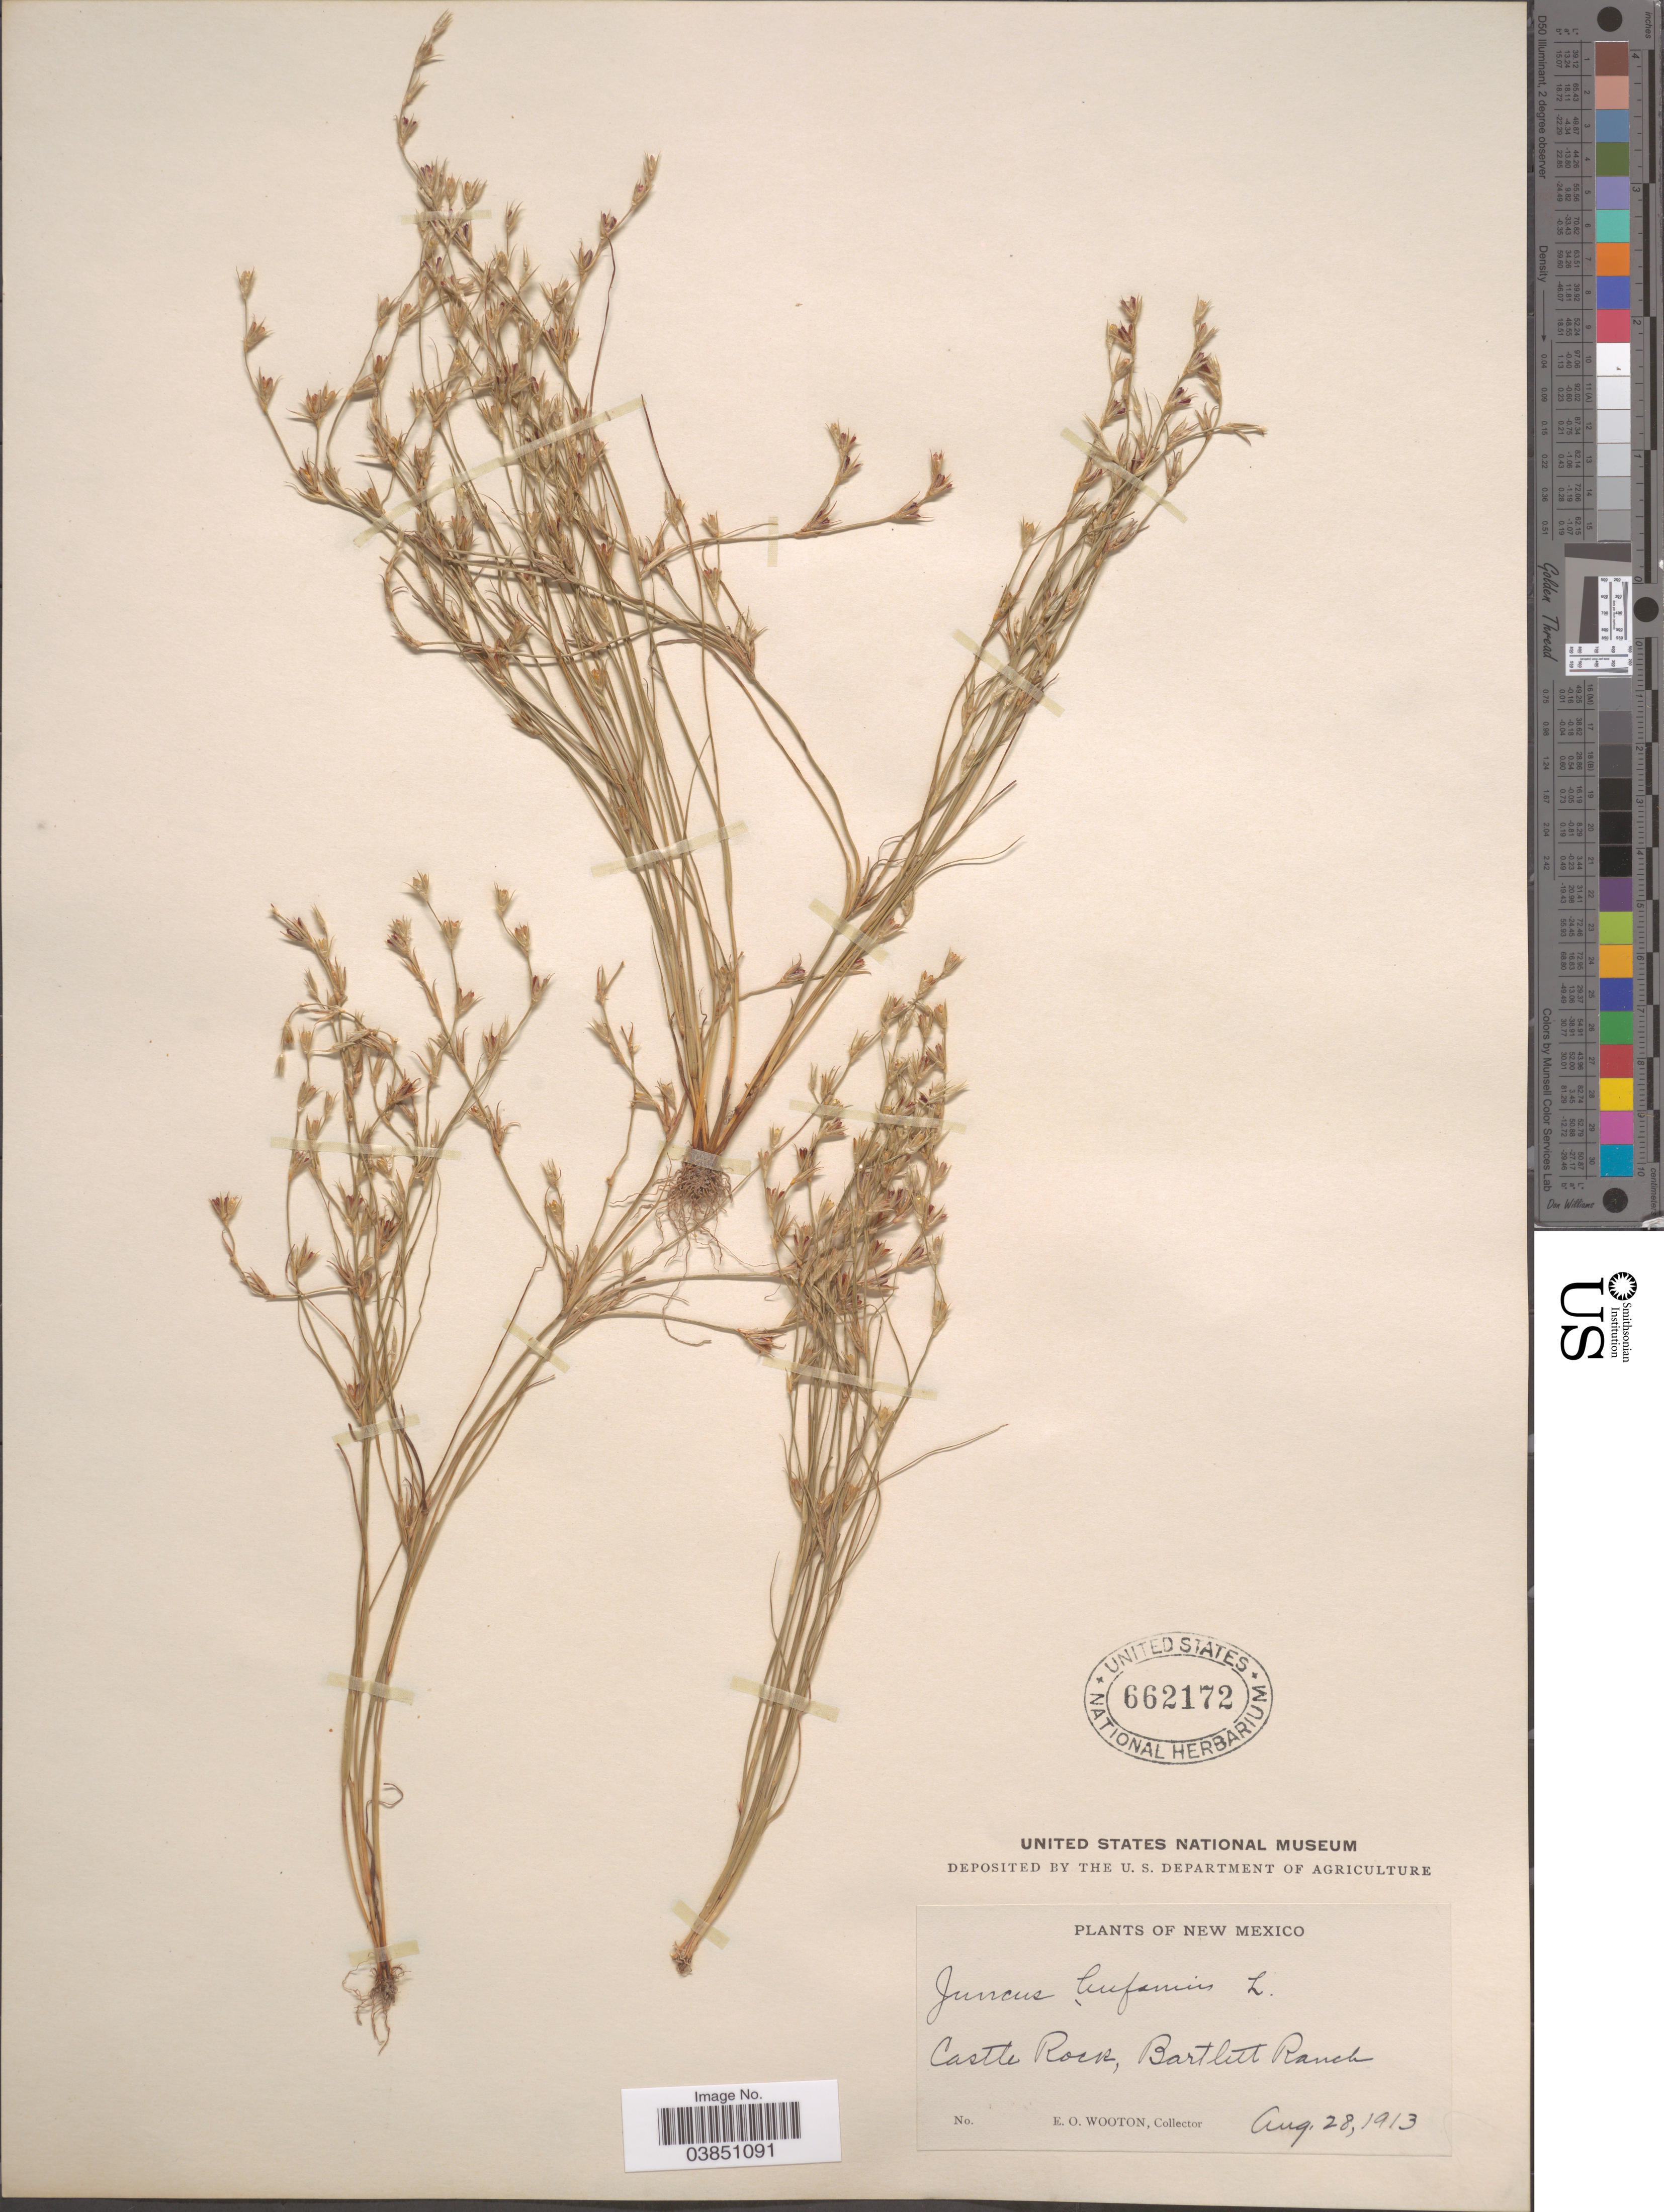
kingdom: Plantae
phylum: Tracheophyta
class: Liliopsida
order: Poales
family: Juncaceae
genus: Juncus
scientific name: Juncus bufonius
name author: L.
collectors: E. O. Wooton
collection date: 1913-08-28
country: United States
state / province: New Mexico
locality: Castle Rock, Bartlett Ranch.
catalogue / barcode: US 662172